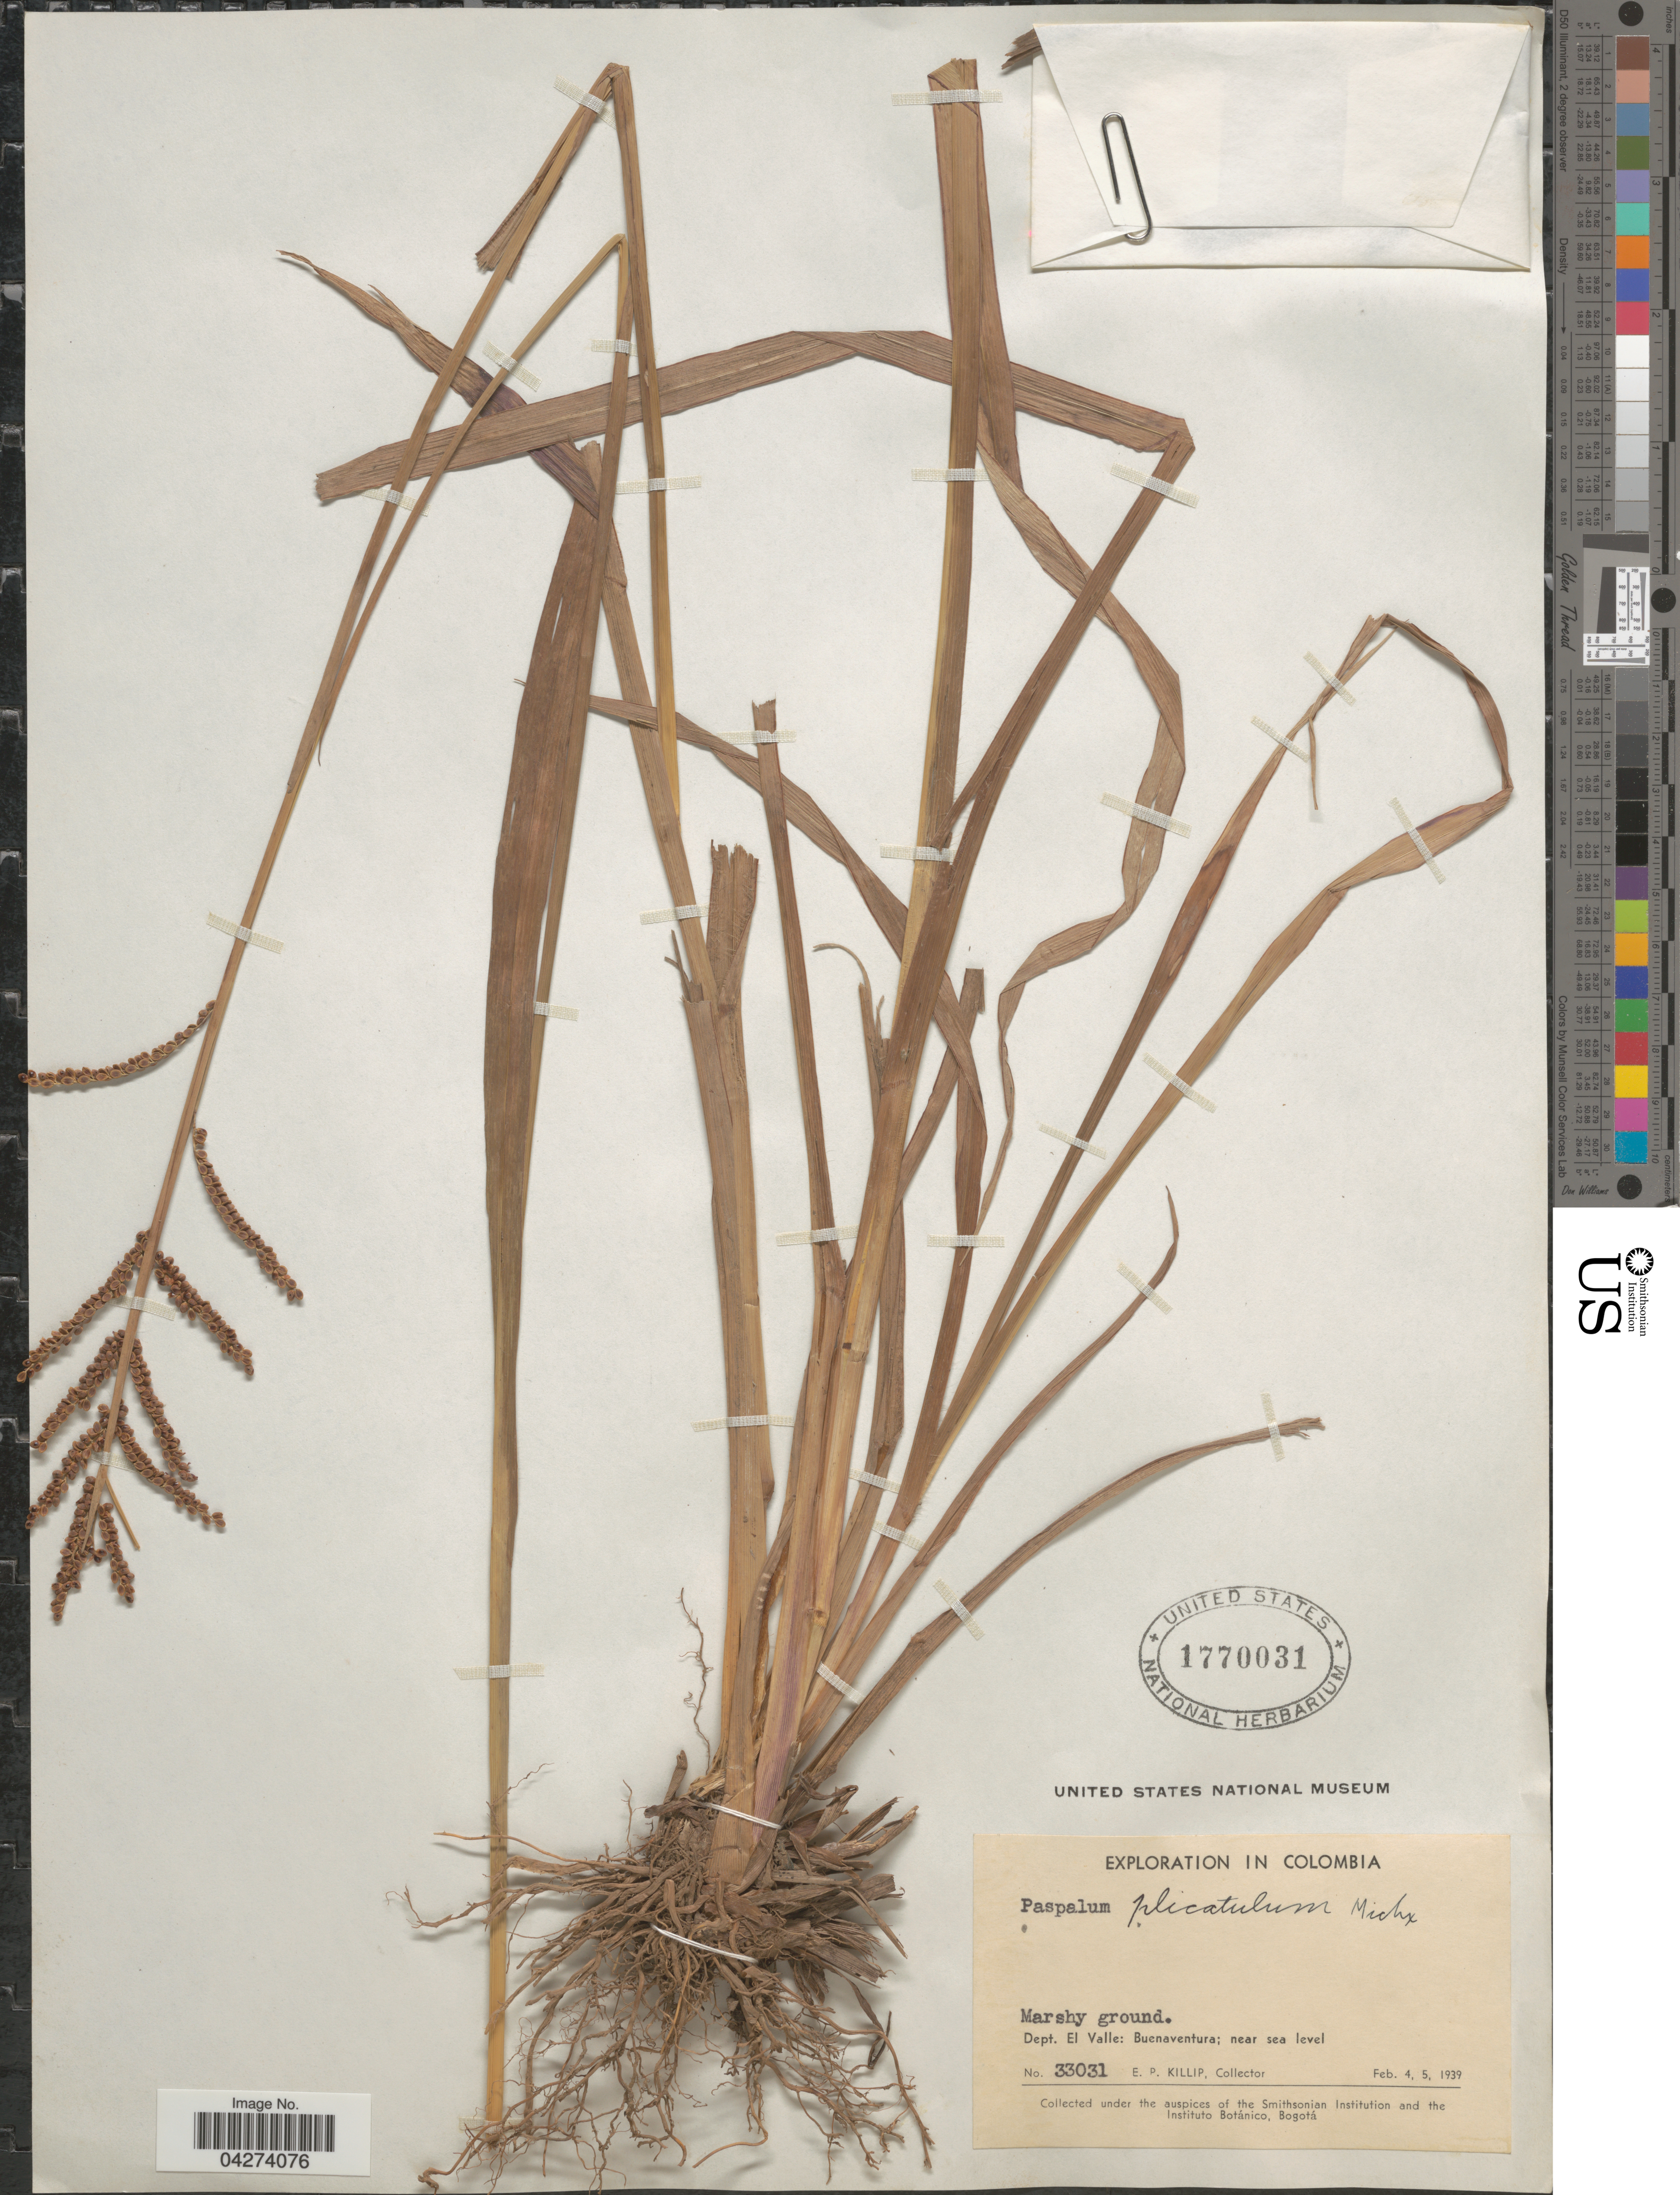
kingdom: Plantae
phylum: Tracheophyta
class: Liliopsida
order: Poales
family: Poaceae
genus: Paspalum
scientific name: Paspalum plicatulum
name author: Michx.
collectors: E. P. Killip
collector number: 33031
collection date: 1939-02-04/1939-02-05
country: Colombia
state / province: Valle del Cauca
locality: Exploration in Colombia. Marshy ground. Dept. El Valle: Buenaventura.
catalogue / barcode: US 1770031